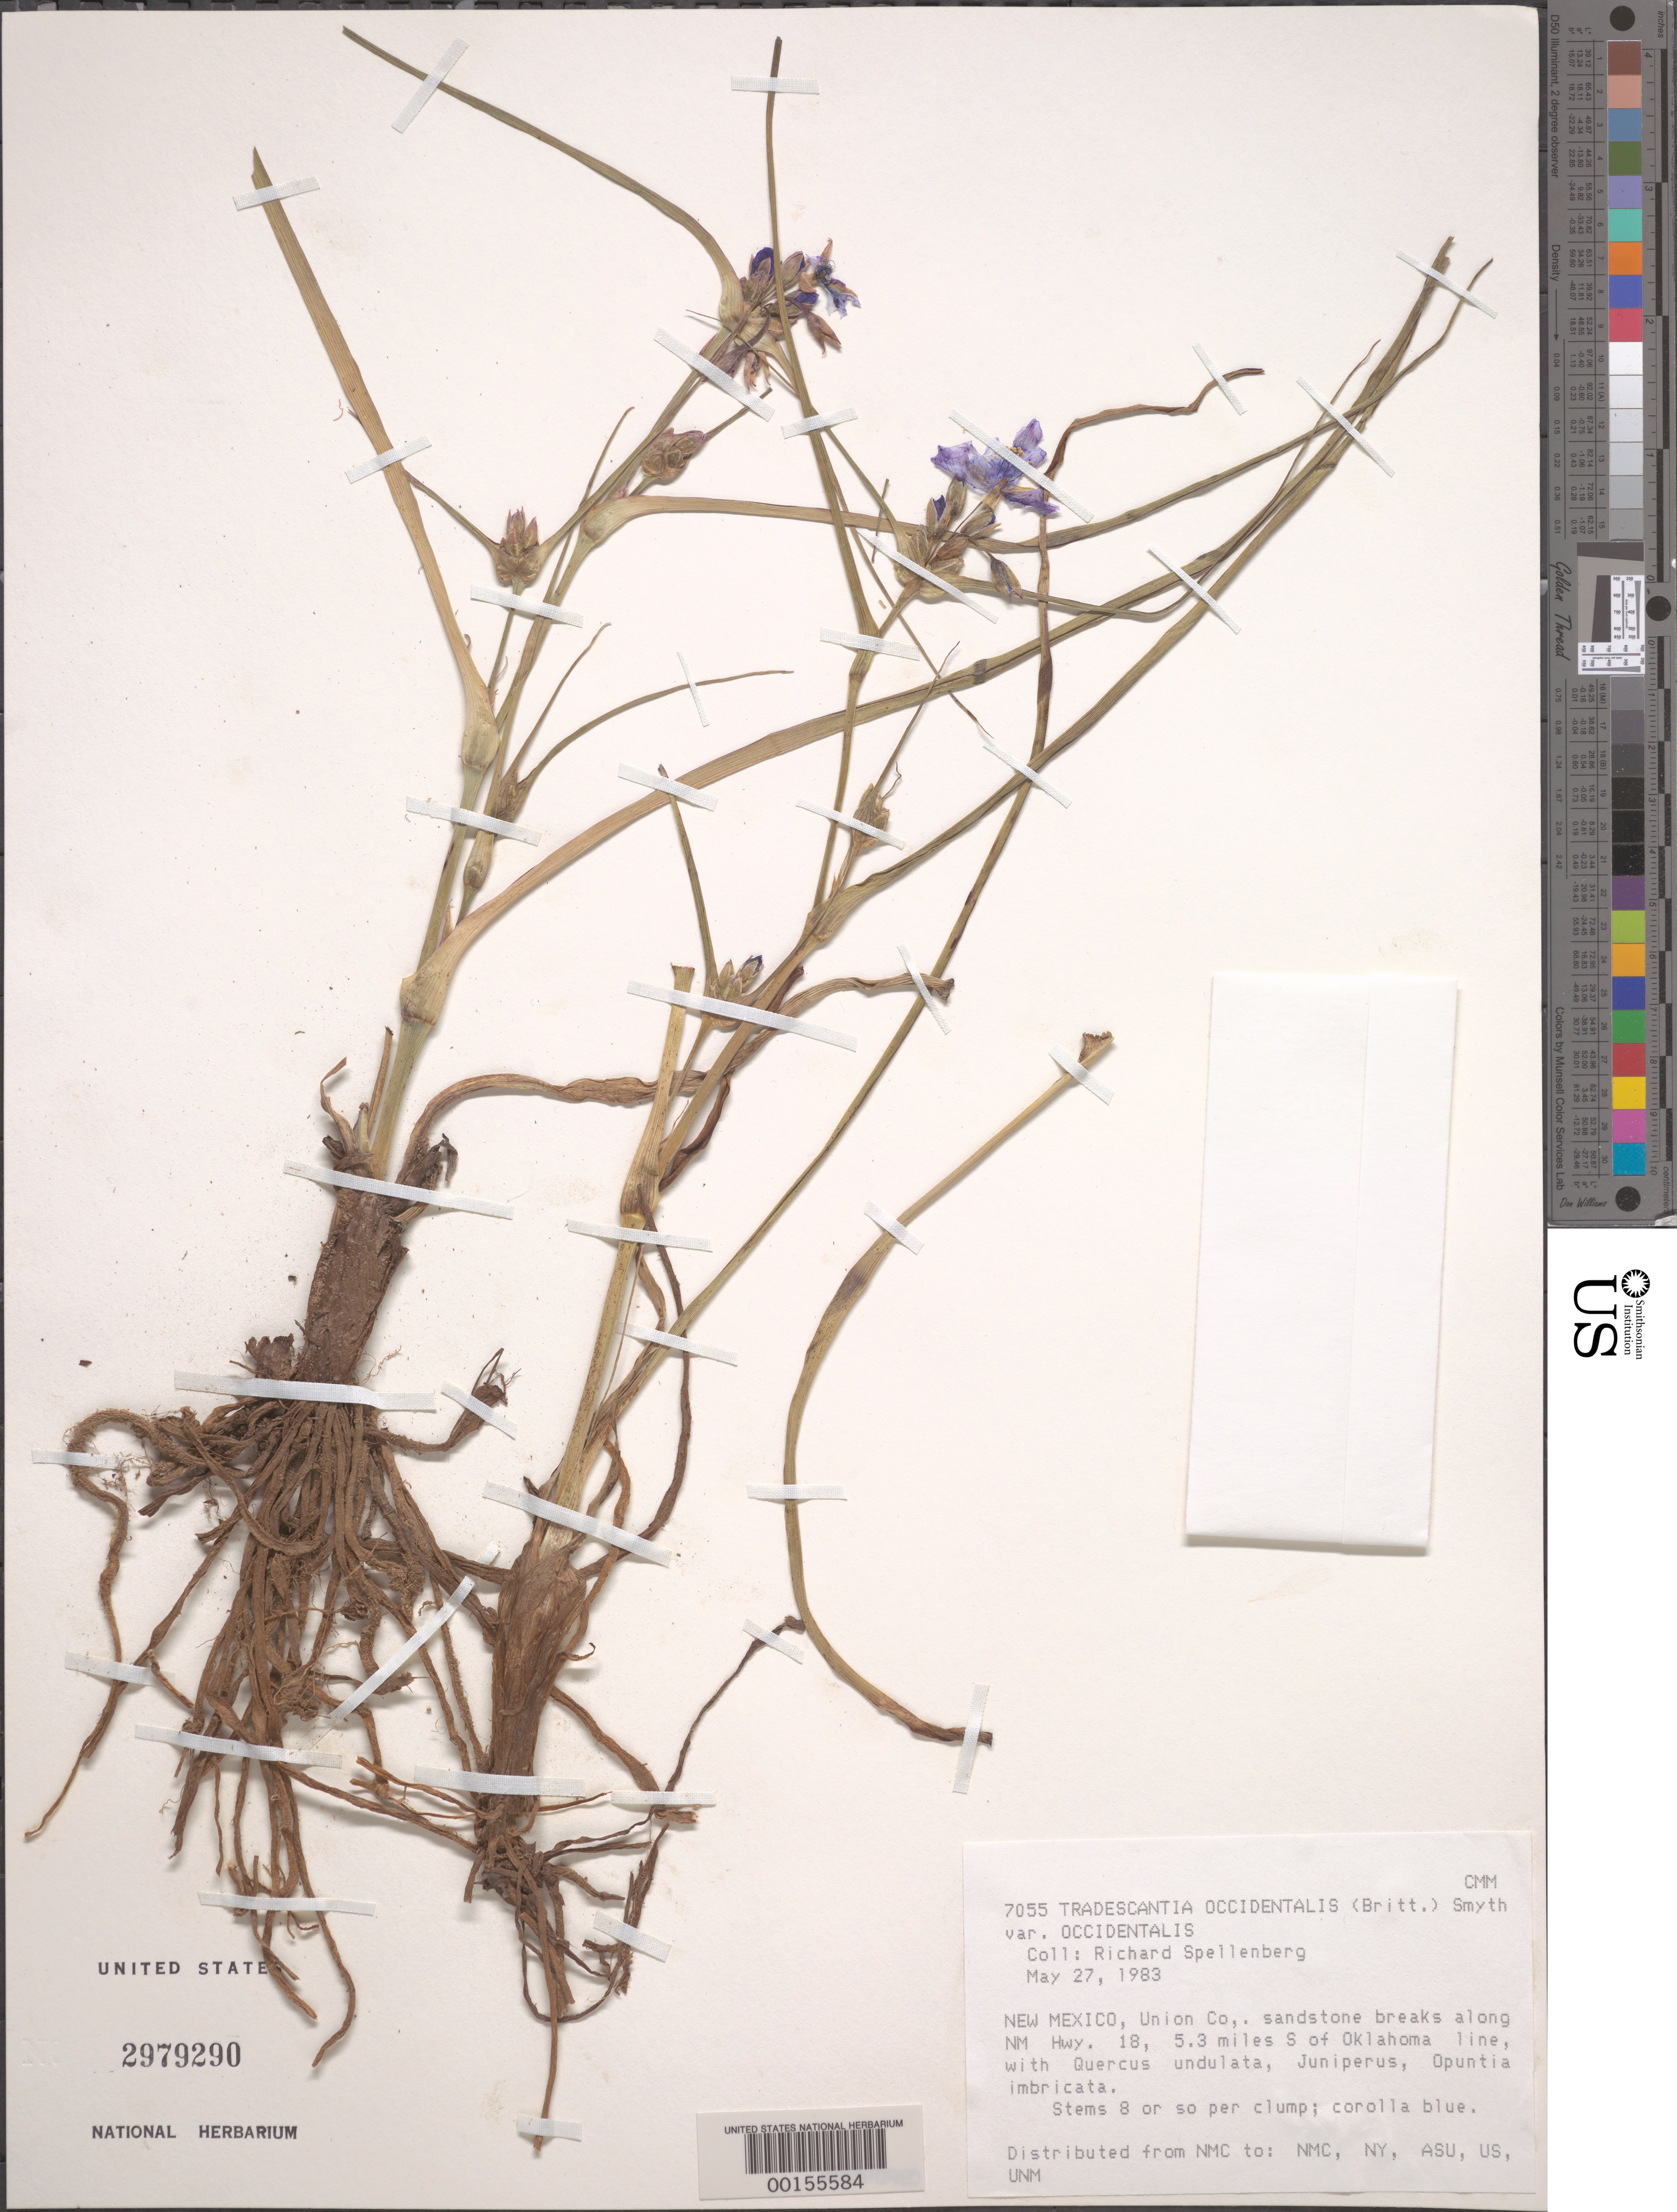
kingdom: Plantae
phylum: Tracheophyta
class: Liliopsida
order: Commelinales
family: Commelinaceae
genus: Tradescantia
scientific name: Tradescantia occidentalis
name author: (Britton) Smyth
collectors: R. W. Spellenberg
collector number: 7055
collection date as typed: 27 May 1983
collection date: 1983-05-27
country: United States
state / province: New Mexico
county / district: Union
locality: Nm hwy 18, s of oklahoma line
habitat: Sandstone breaks along road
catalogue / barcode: US 2979290